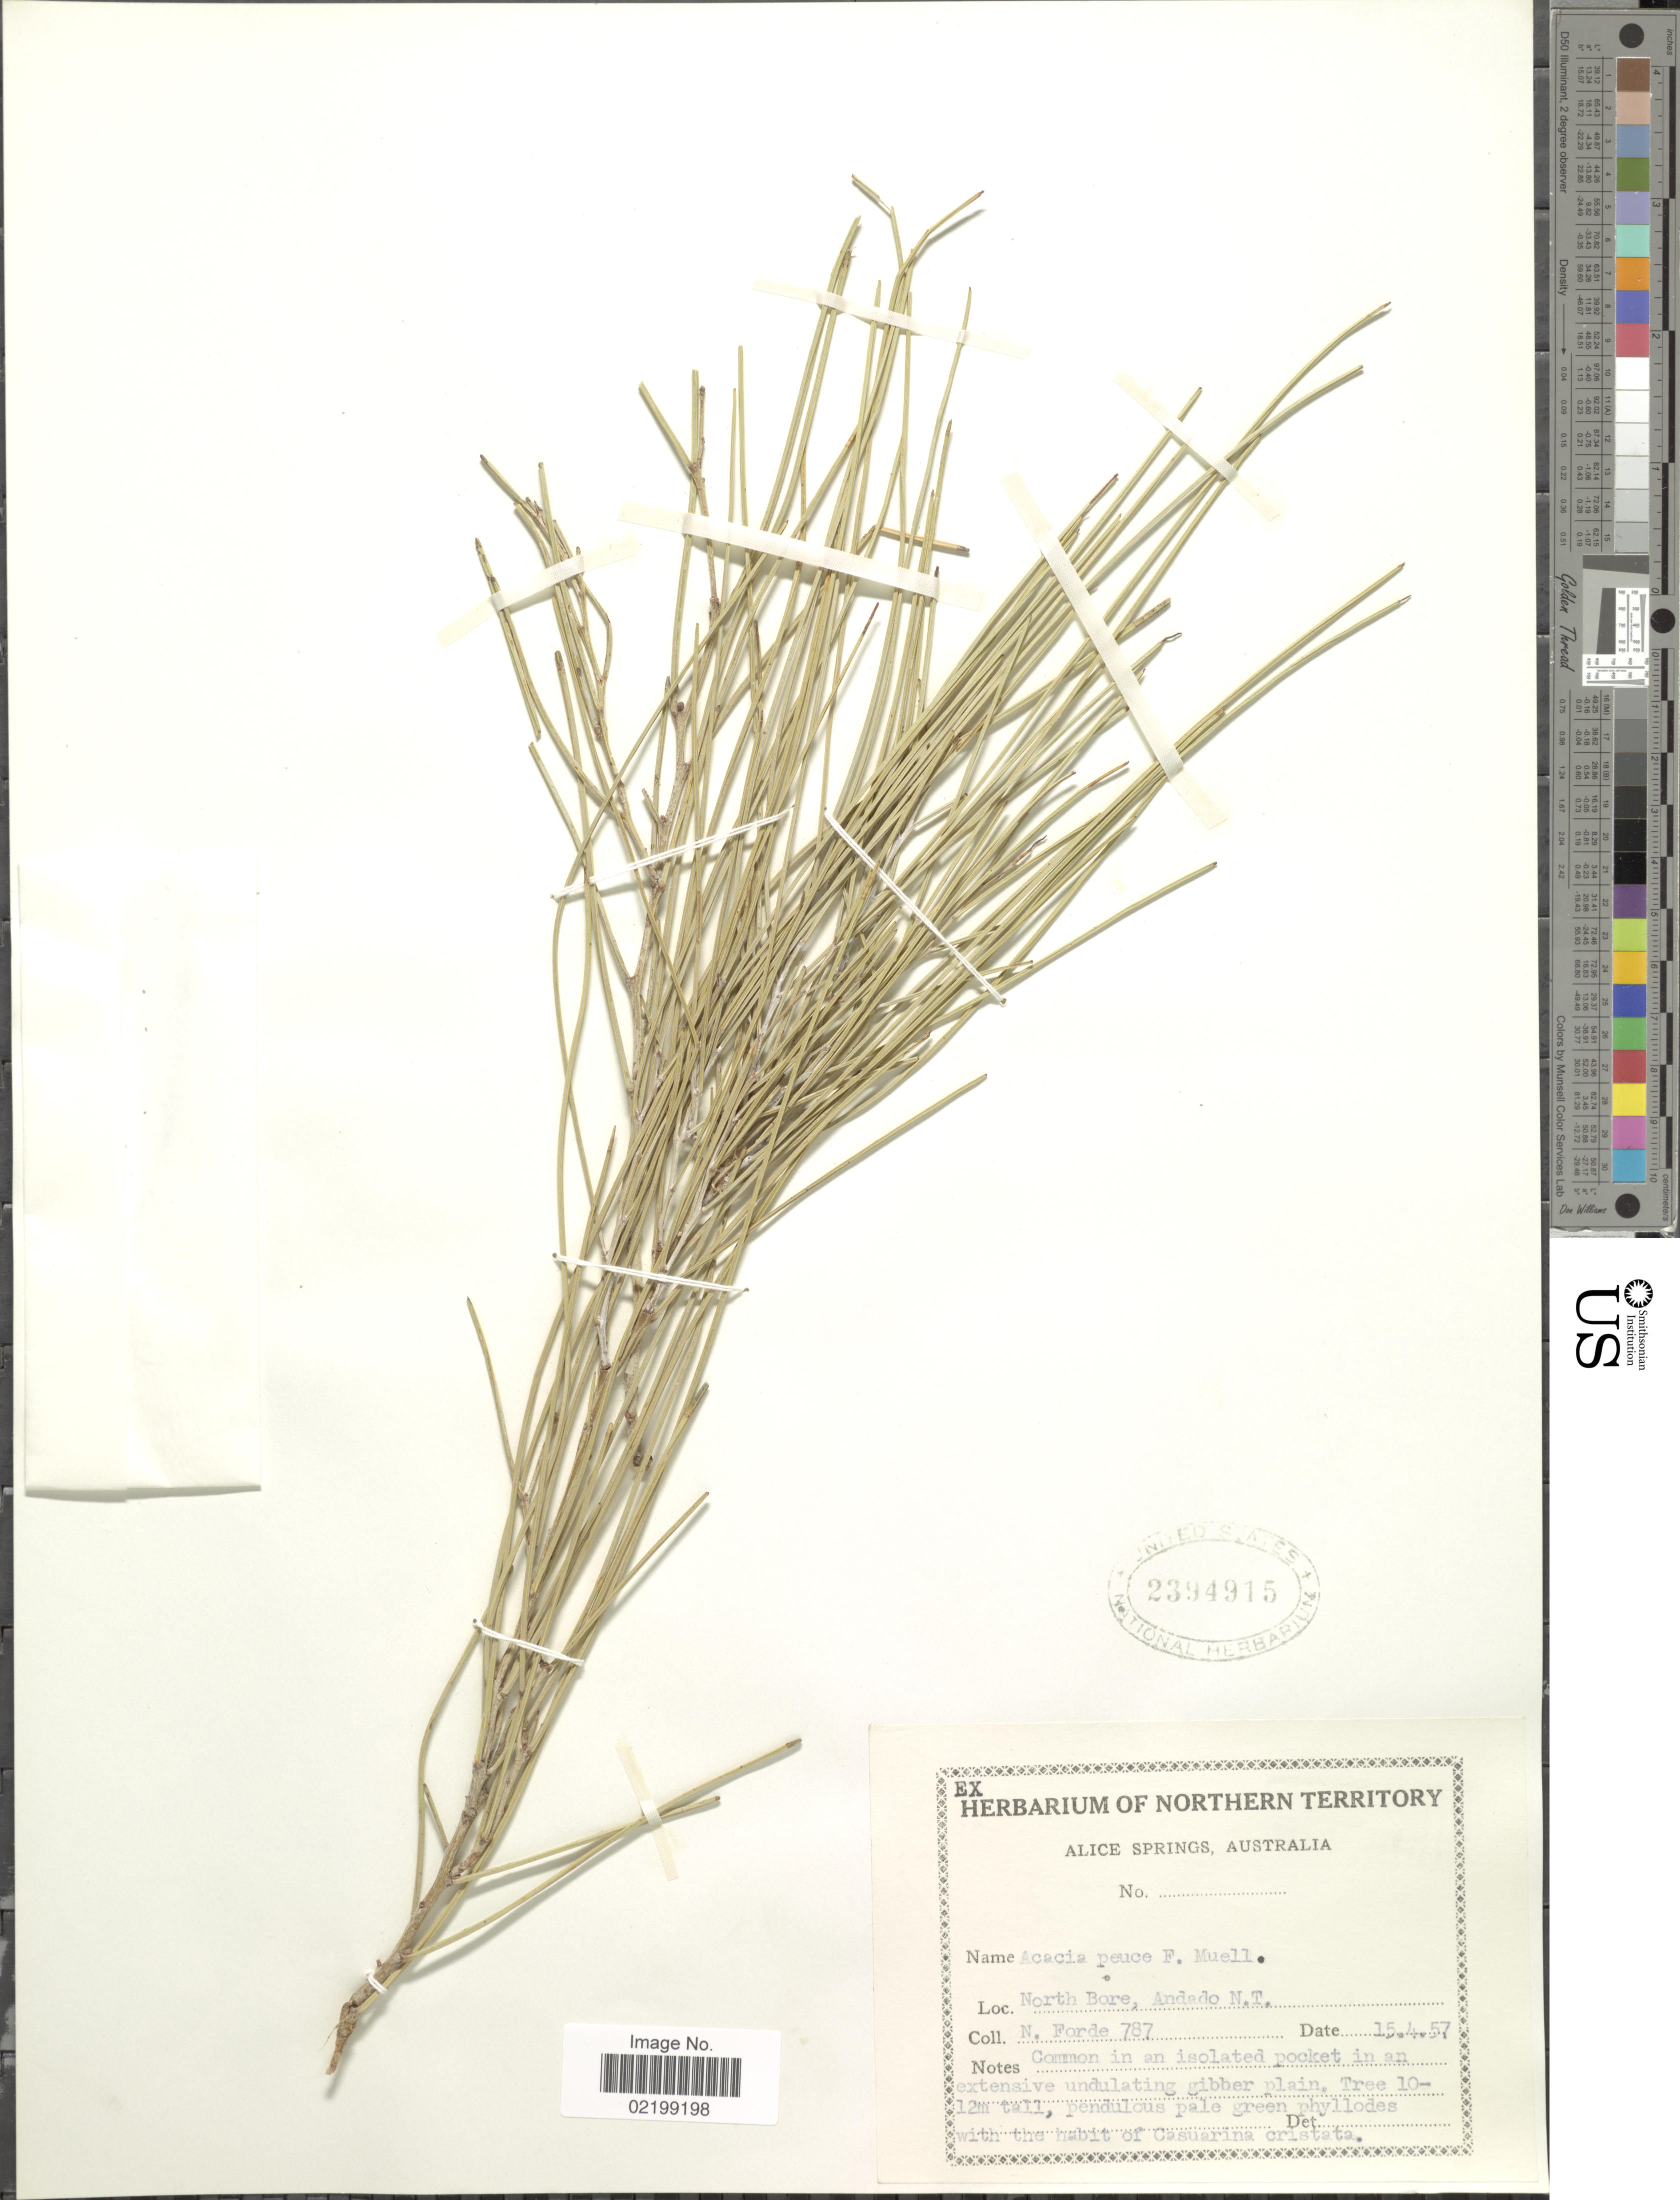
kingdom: Plantae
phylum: Tracheophyta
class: Magnoliopsida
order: Fabales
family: Fabaceae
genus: Acacia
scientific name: Acacia peuce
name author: F. Muell.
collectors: N. Forde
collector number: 787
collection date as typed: Transcribed d/m/y: 15/4/57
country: Australia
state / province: Northern Territory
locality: North Bore, Andado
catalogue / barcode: US 2394915